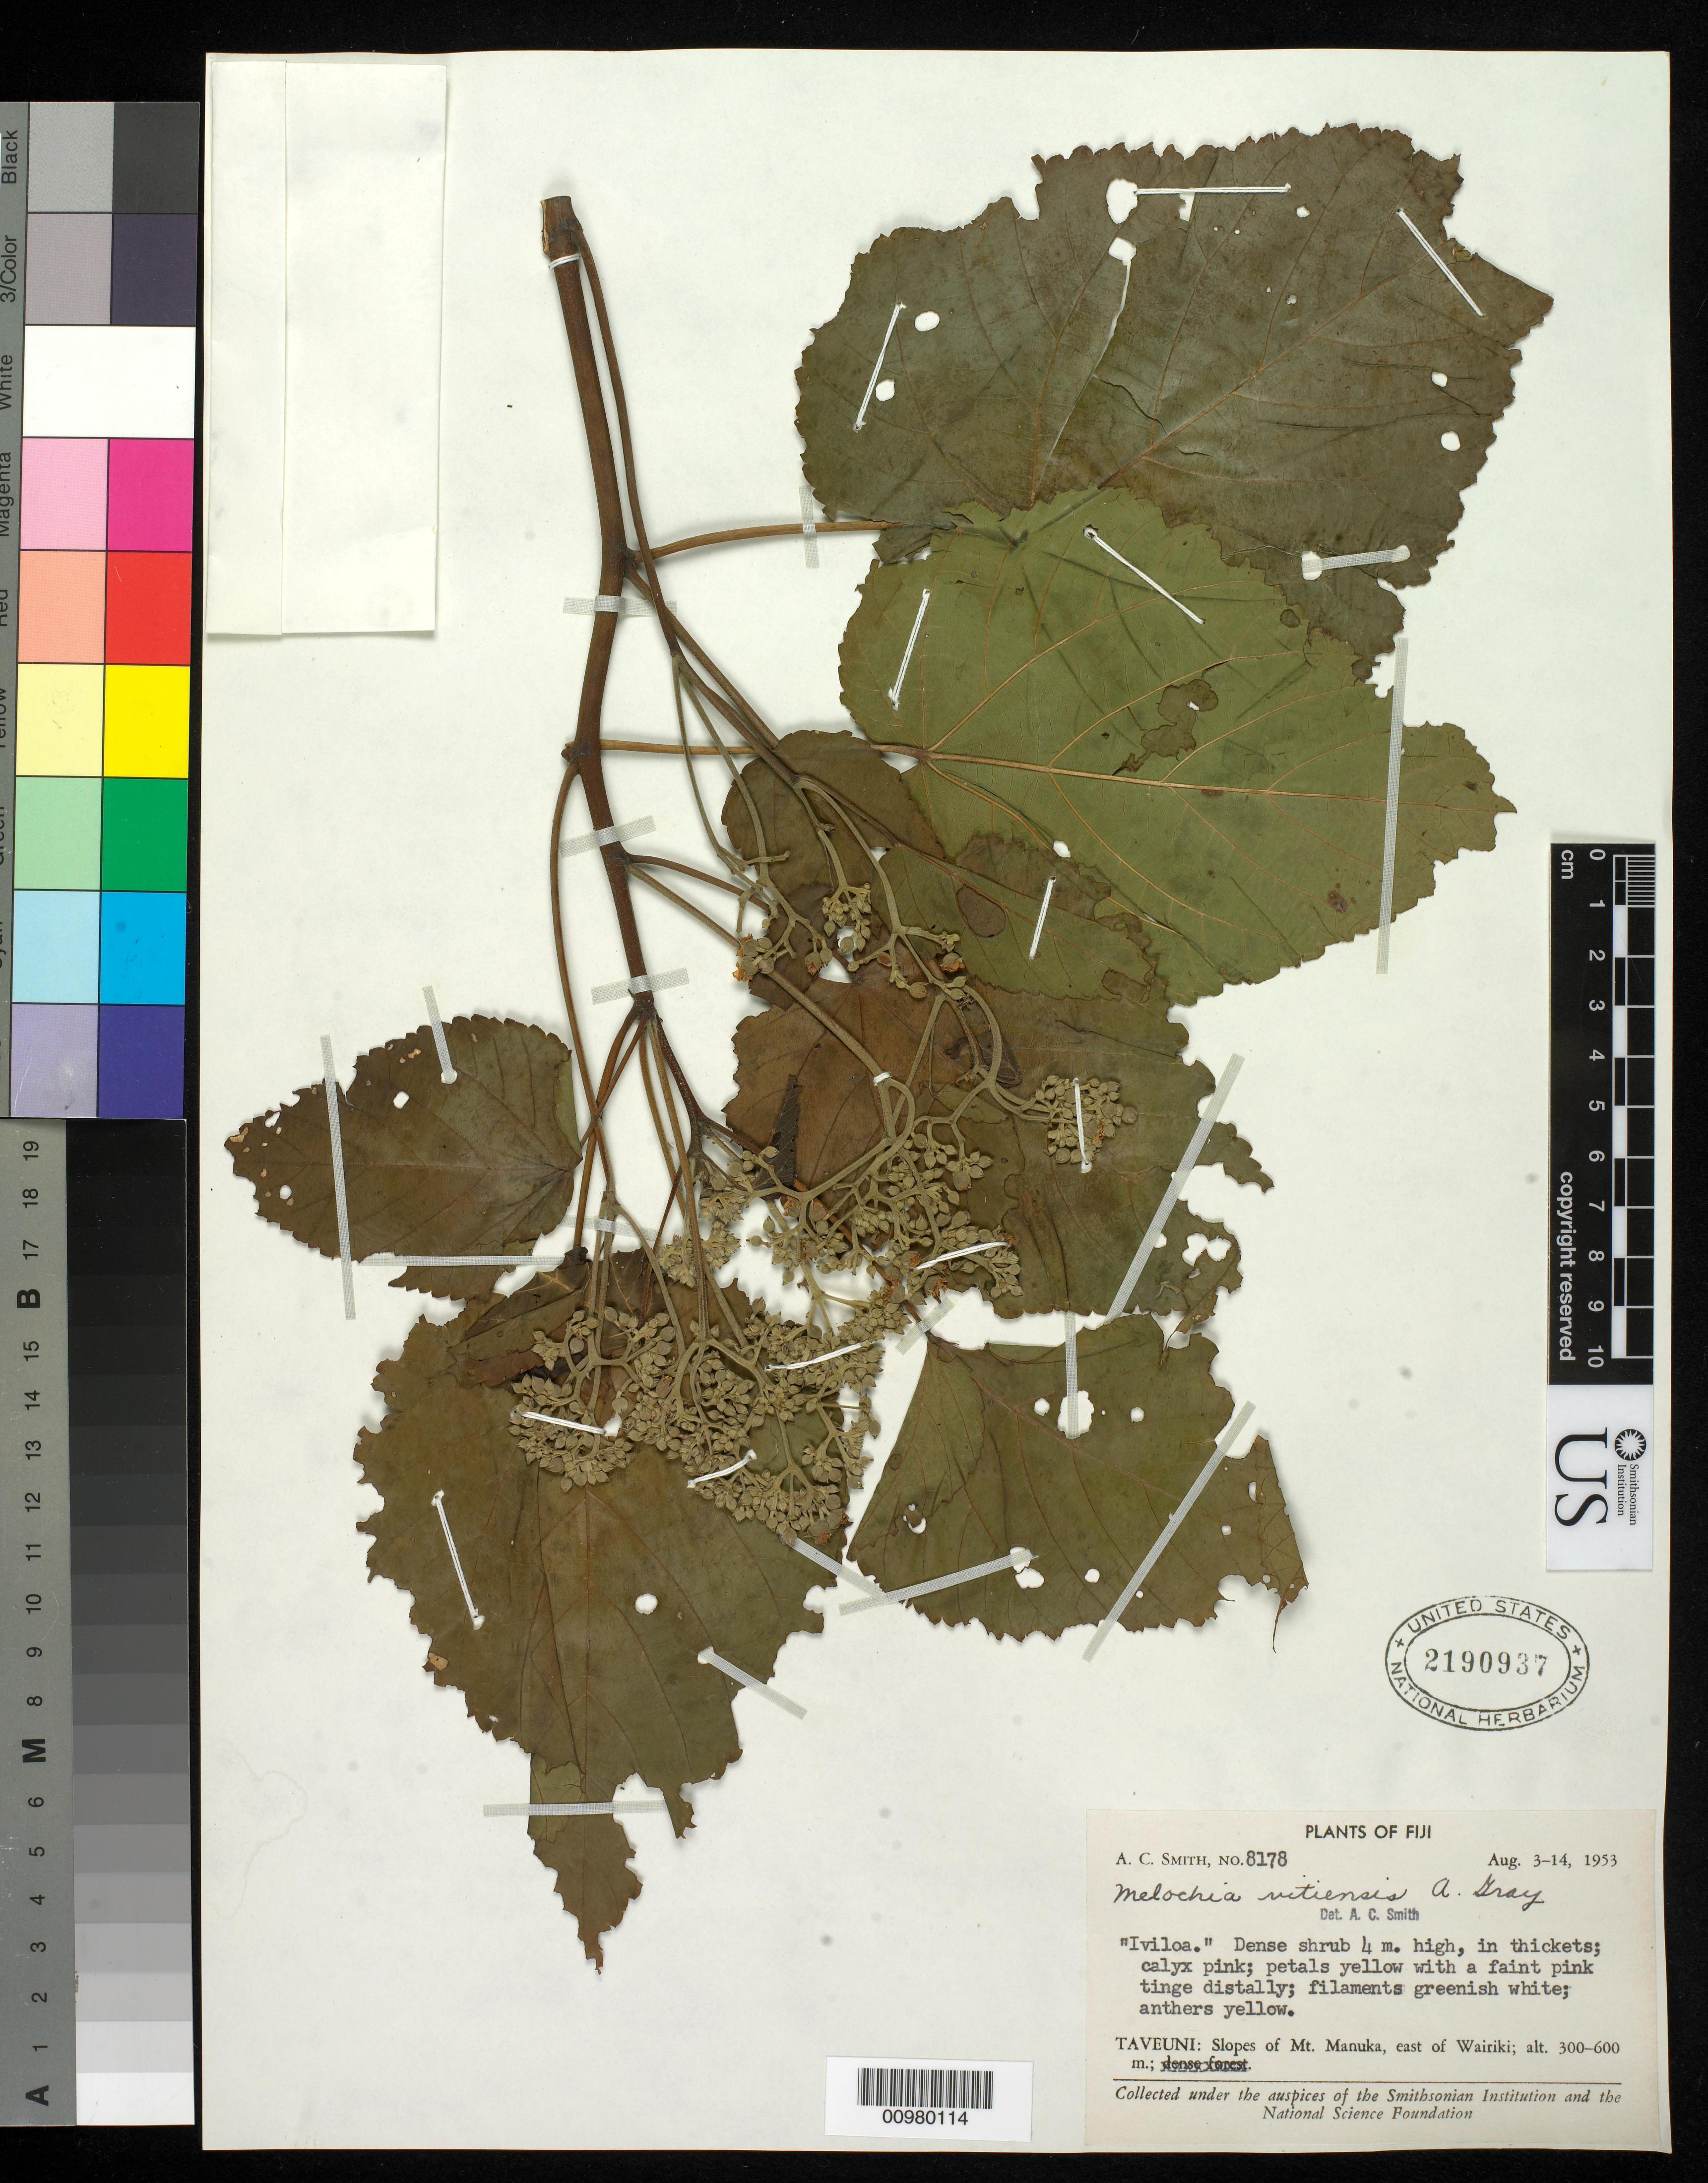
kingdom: Plantae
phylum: Tracheophyta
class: Magnoliopsida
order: Malvales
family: Malvaceae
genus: Melochia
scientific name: Melochia vitiensis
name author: A. Gray in Wilkes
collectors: C. A. Smith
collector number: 8178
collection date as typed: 03 Aug 1953 to 14 Aug 1953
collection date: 1953-08-03/1953-08-14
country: Fiji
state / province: Northern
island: Taveuni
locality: Slopes of Mt. Manuka, east of Waitriki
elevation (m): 300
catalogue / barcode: US 2190937